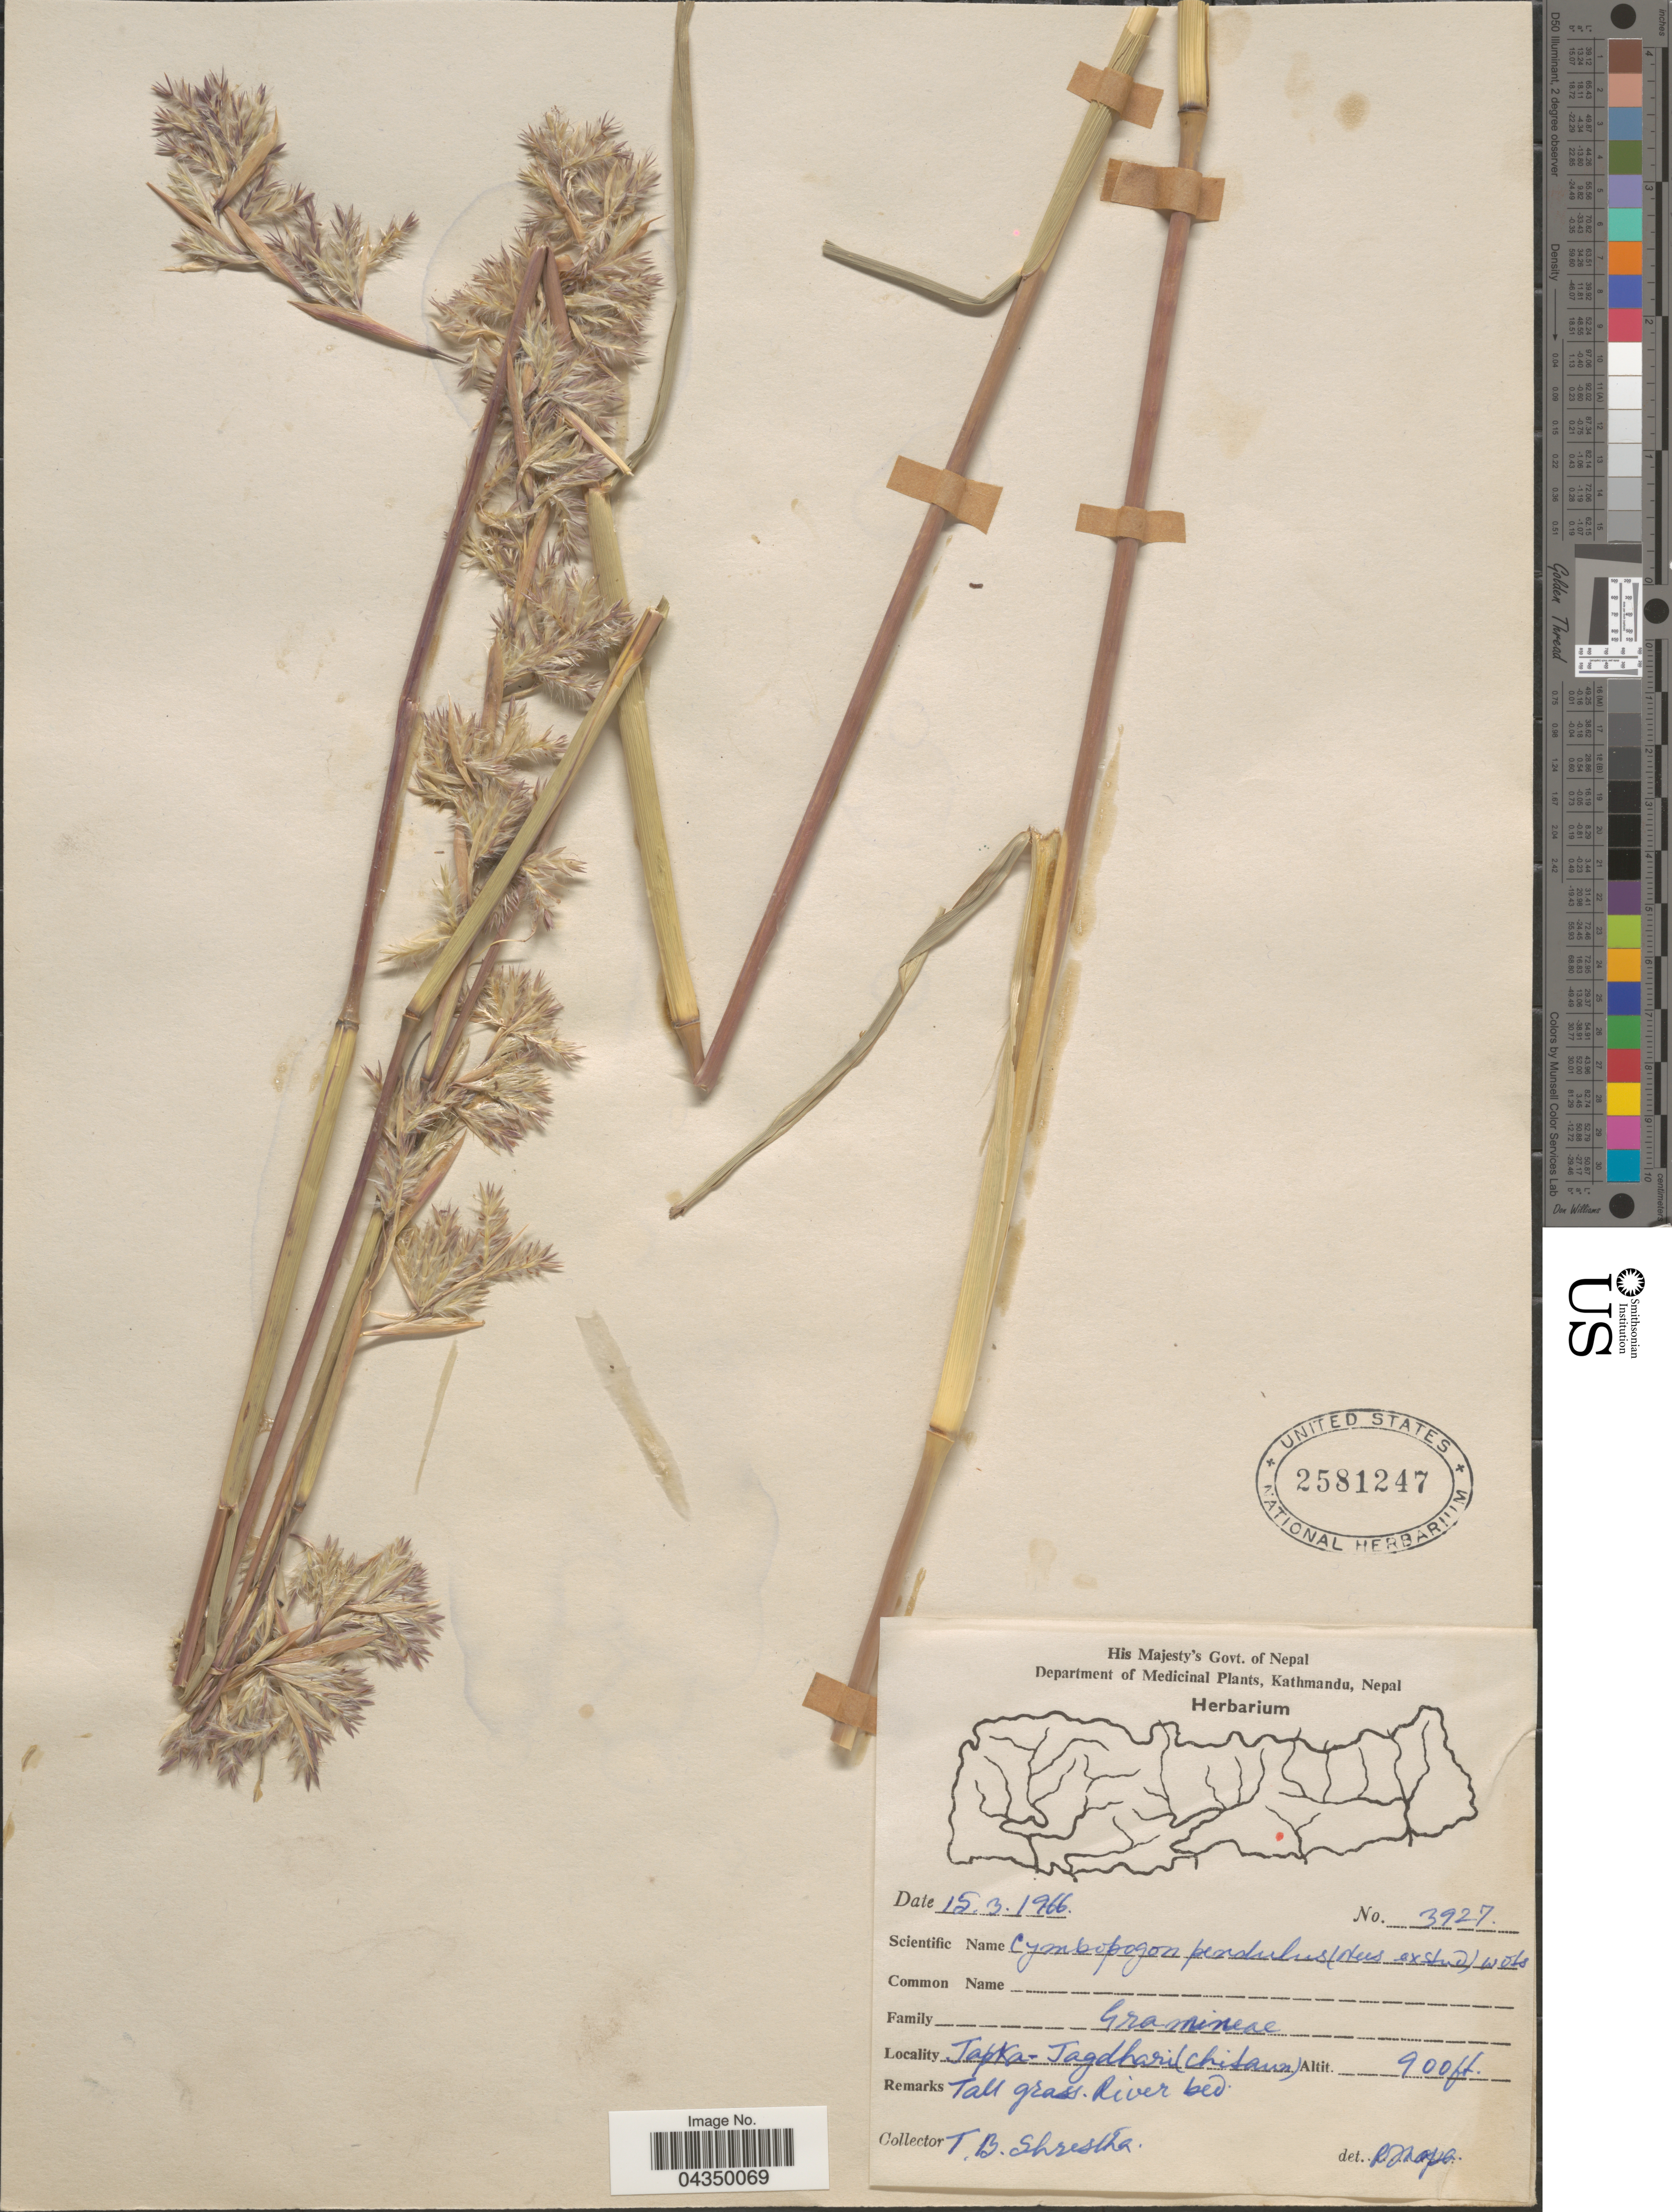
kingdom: Plantae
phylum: Tracheophyta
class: Liliopsida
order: Poales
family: Poaceae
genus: Cymbopogon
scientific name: Cymbopogon pendulus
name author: Stapf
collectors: T. B. Shrestha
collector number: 3927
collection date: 1966-03-15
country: Nepal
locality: Japka - Jagdhari (Chitana).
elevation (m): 274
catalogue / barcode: US 2581247